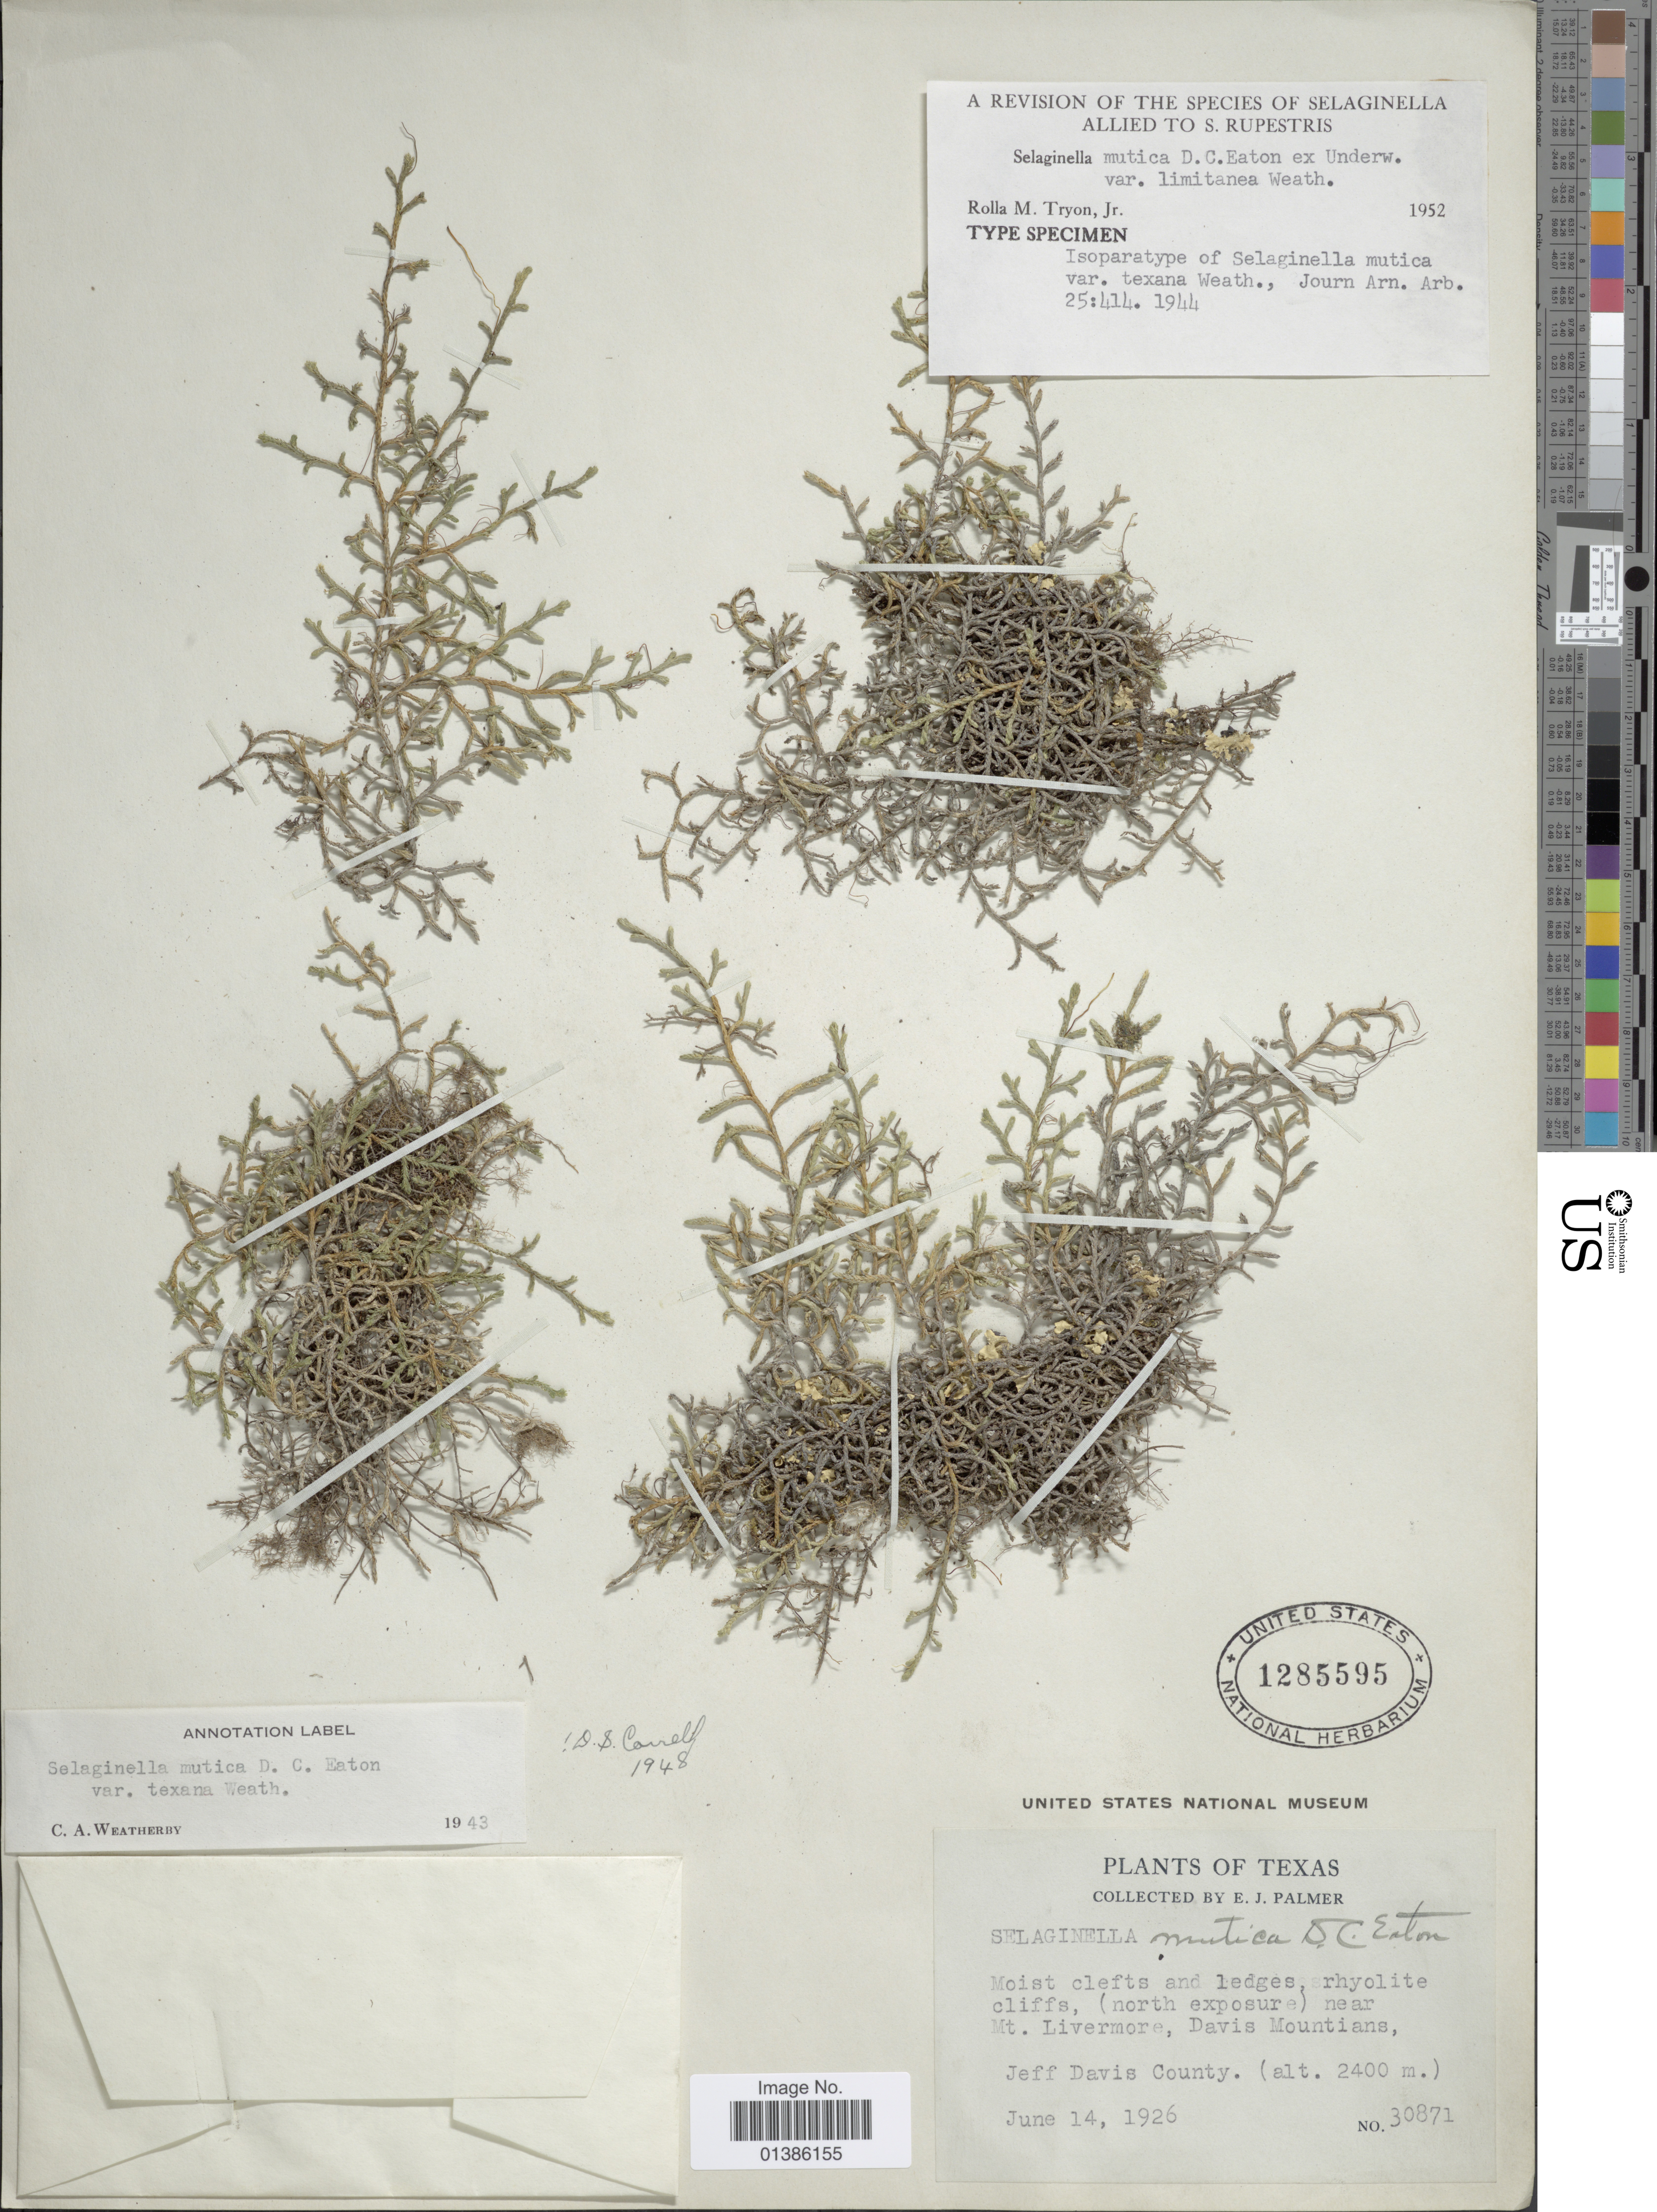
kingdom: Plantae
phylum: Tracheophyta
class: Lycopodiopsida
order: Selaginellales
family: Selaginellaceae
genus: Selaginella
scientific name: Selaginella mutica var. limitanea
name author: Weath.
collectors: E. J. Palmer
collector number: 30871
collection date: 1926-06-14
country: United States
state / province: Texas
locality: Moist clefts and ledges rhyolite cliffs, (north exposure) near Mt. Livermore, Davis Mountains, Jeff Davis County.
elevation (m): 2400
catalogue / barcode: US 1285595